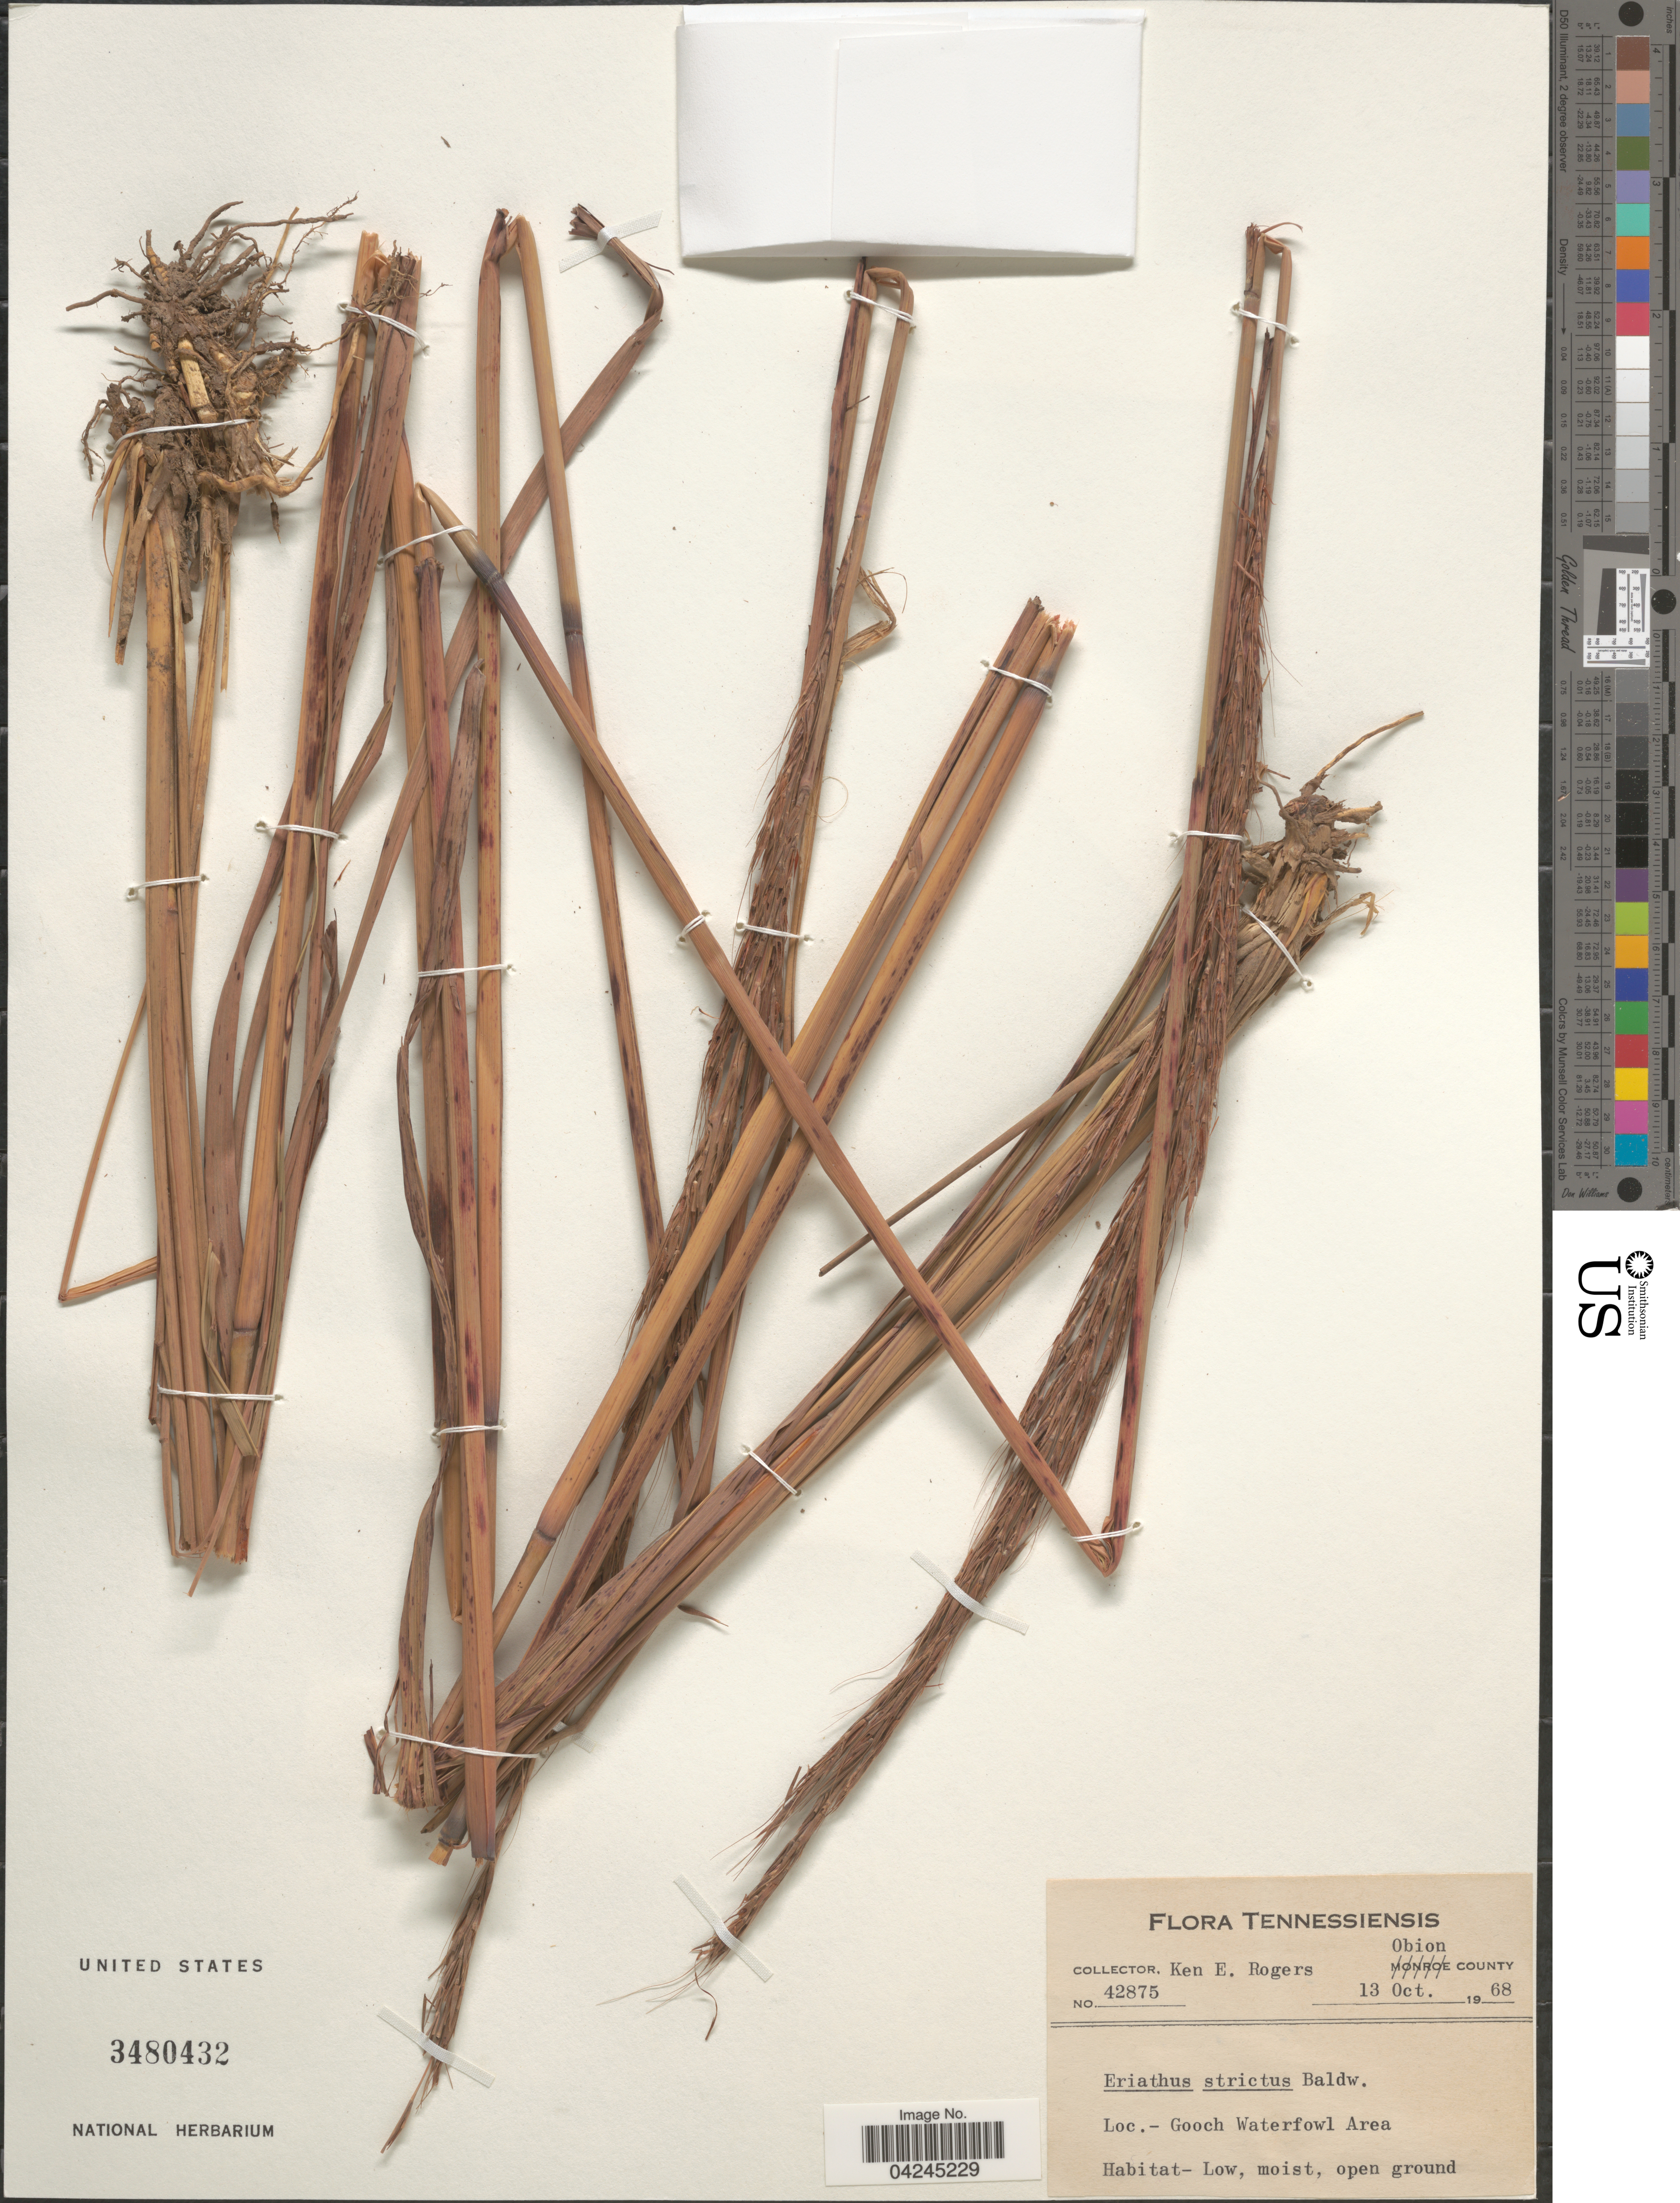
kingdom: Plantae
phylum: Tracheophyta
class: Liliopsida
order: Poales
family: Poaceae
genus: Erianthus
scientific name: Erianthus strictus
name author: Baldwin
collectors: K. Rogers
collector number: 42875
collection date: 1968-10-13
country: United States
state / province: Tennessee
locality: Obion County. Gooch Waterfowl Area.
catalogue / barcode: US 3480432